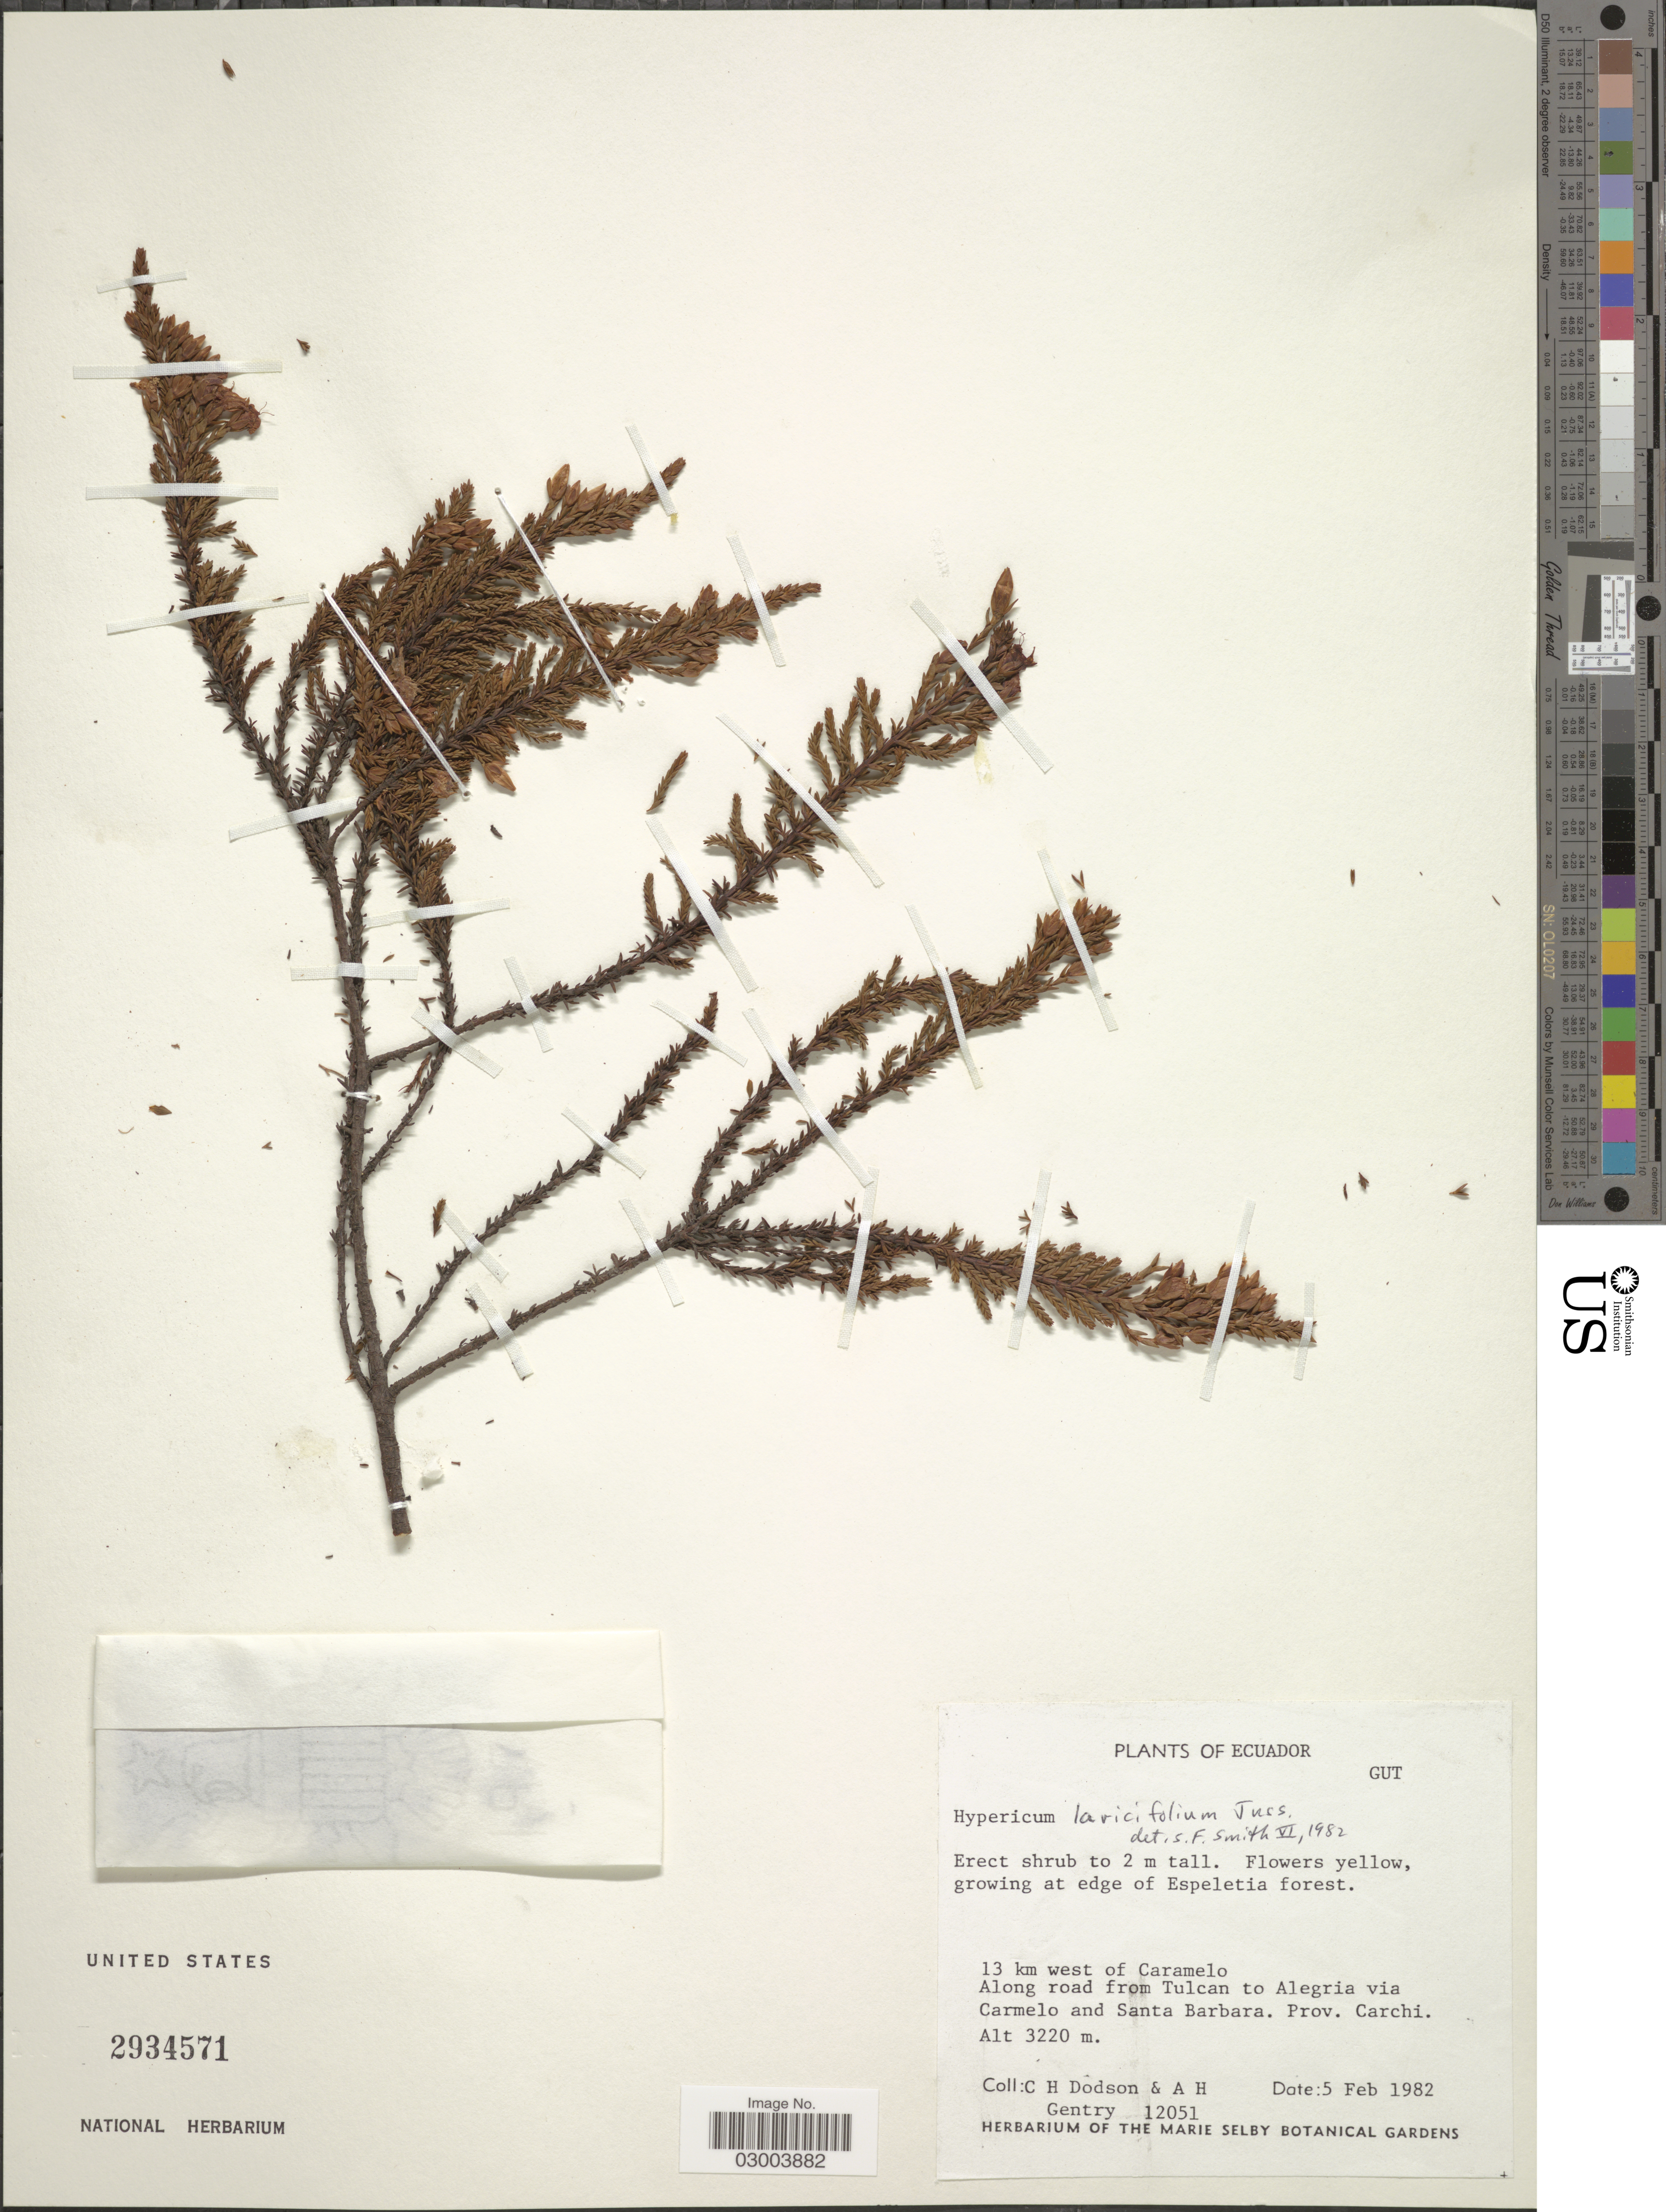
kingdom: Plantae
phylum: Tracheophyta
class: Magnoliopsida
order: Malpighiales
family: Hypericaceae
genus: Hypericum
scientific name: Hypericum laricifolium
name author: Juss.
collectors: C. H. Dodson & A. H. Gentry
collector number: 12051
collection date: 1982-02-05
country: Ecuador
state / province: Carchi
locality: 13 km west of Caramelo, Along road from Tulcan to Alegria via Carmelo and Santa Barbara.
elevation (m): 3220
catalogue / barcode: US 2934571